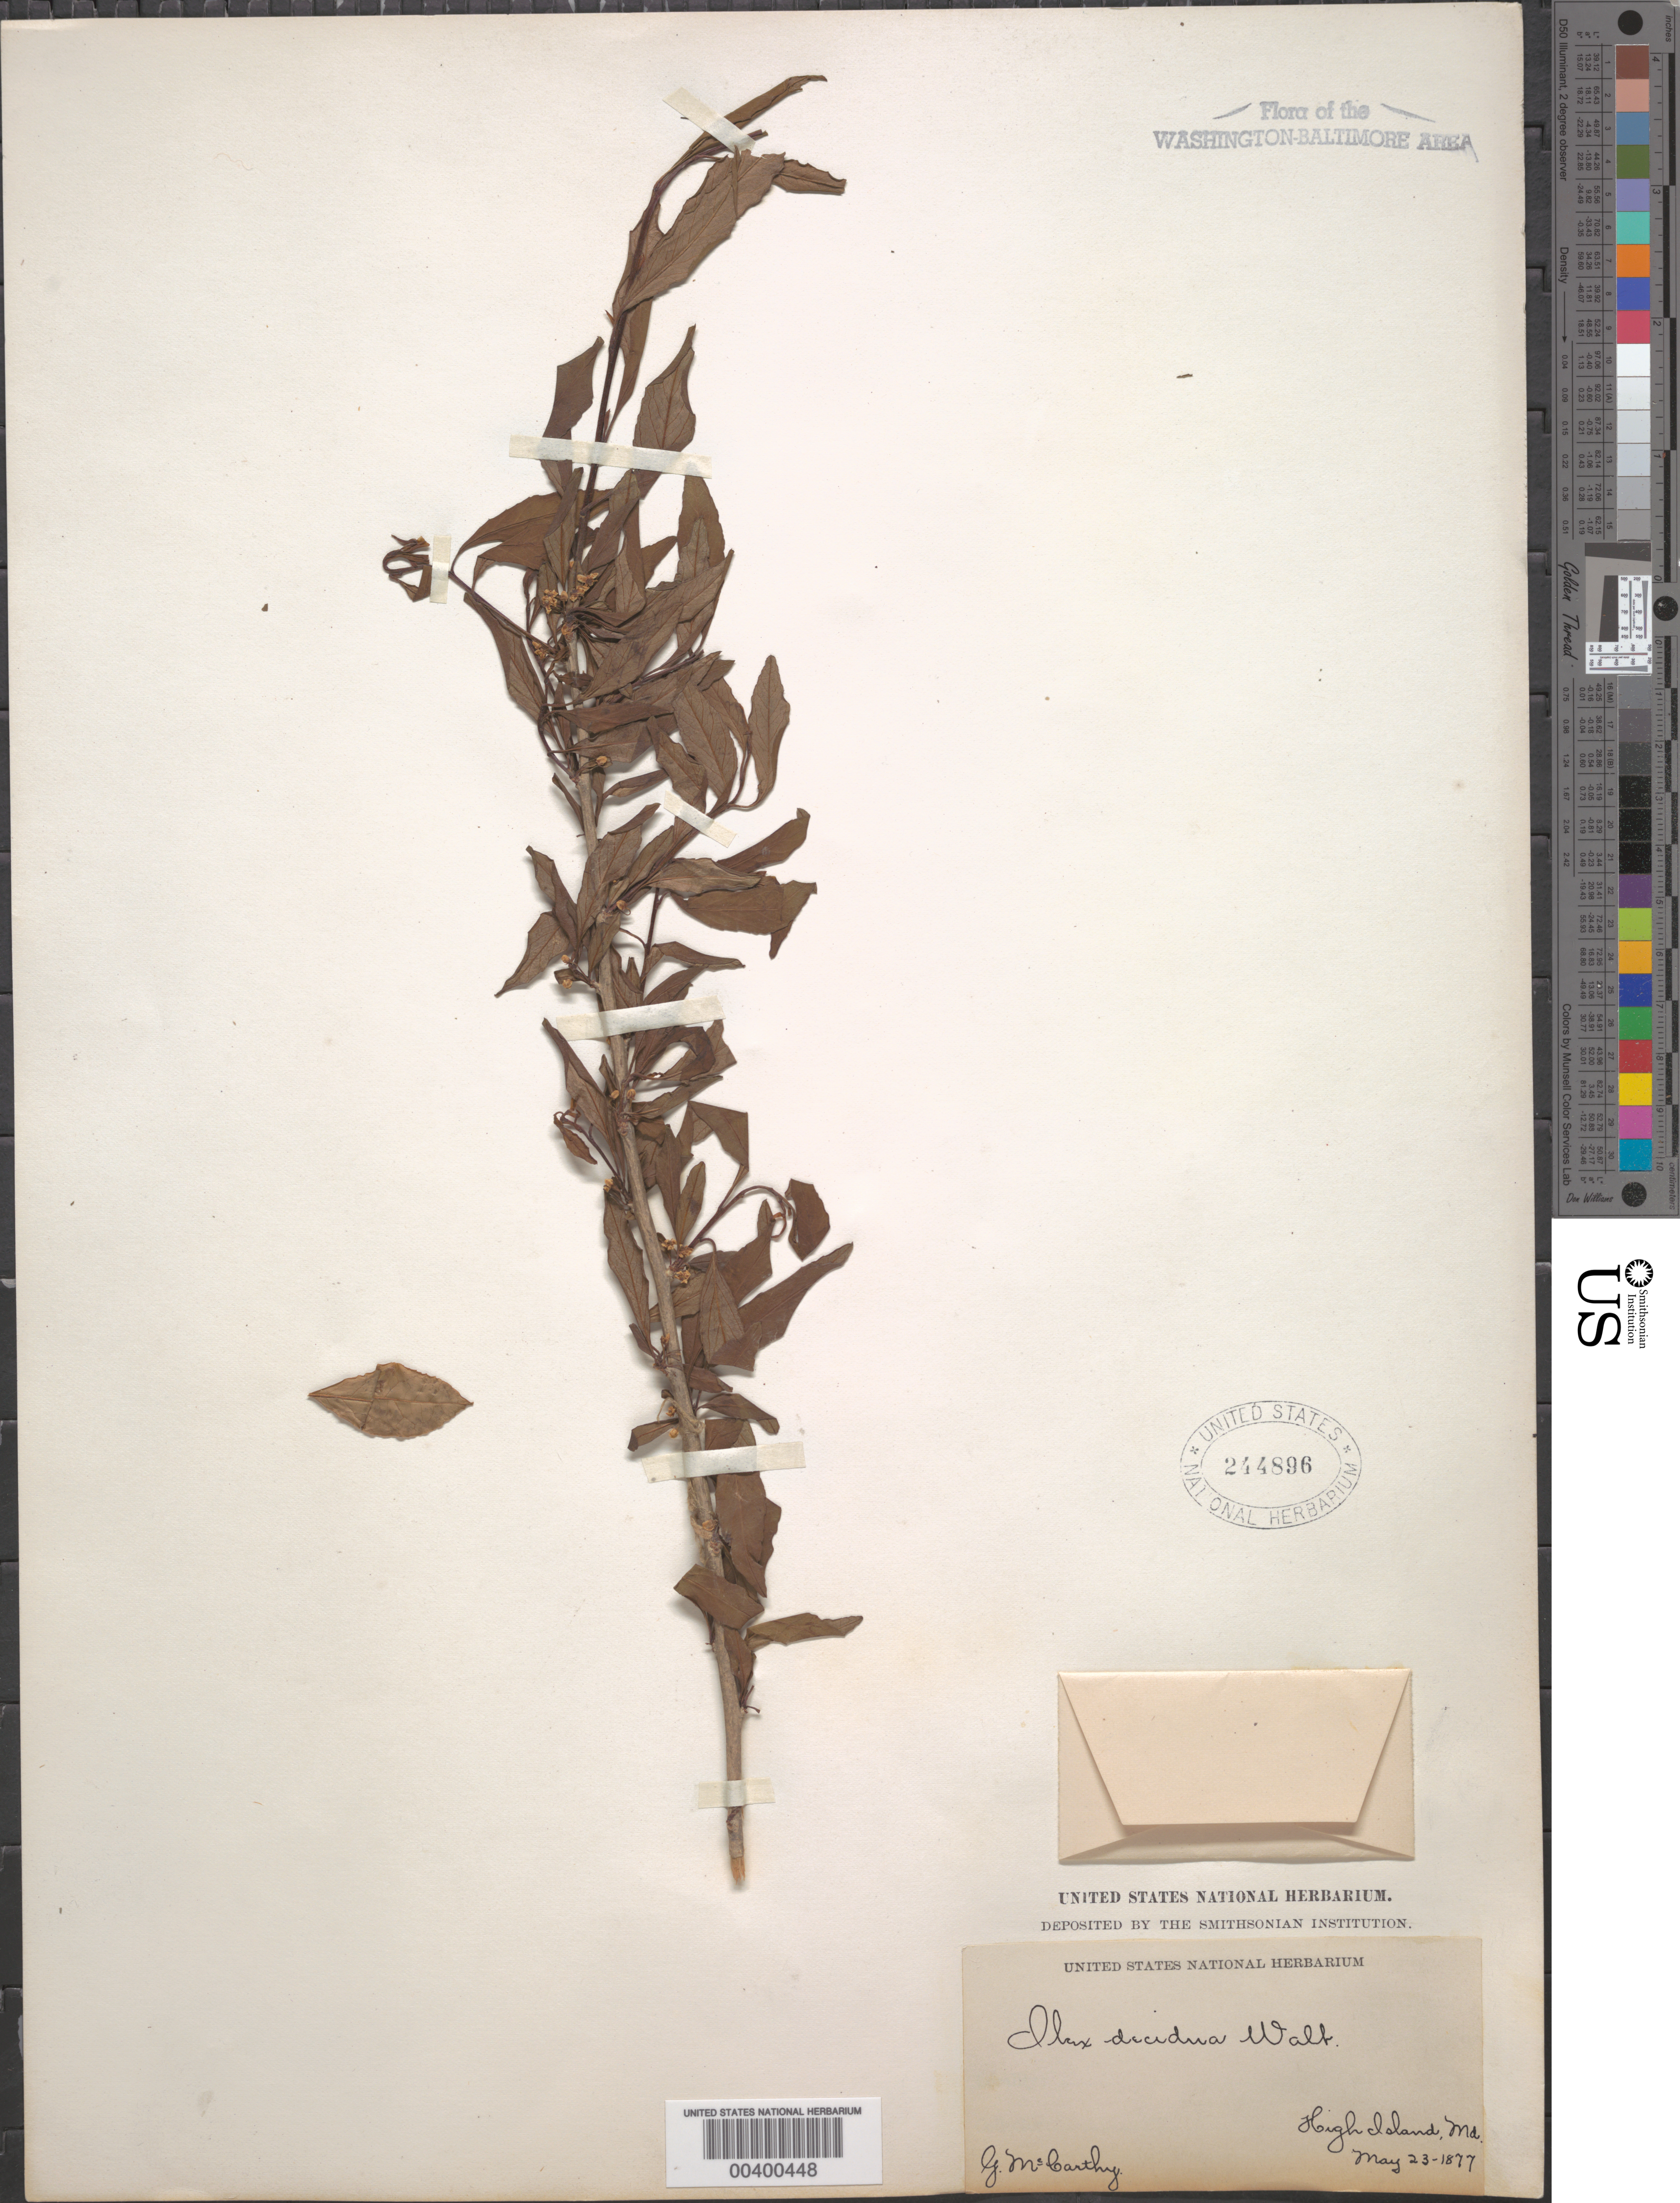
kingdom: Plantae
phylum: Tracheophyta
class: Magnoliopsida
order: Aquifoliales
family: Aquifoliaceae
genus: Ilex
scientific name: Ilex decidua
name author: Walter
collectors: G. McCarthy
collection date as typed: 23 May 1877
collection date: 1877-05-23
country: United States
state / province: Maryland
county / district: Montgomery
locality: High Island C. & O. Canal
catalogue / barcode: US 244896